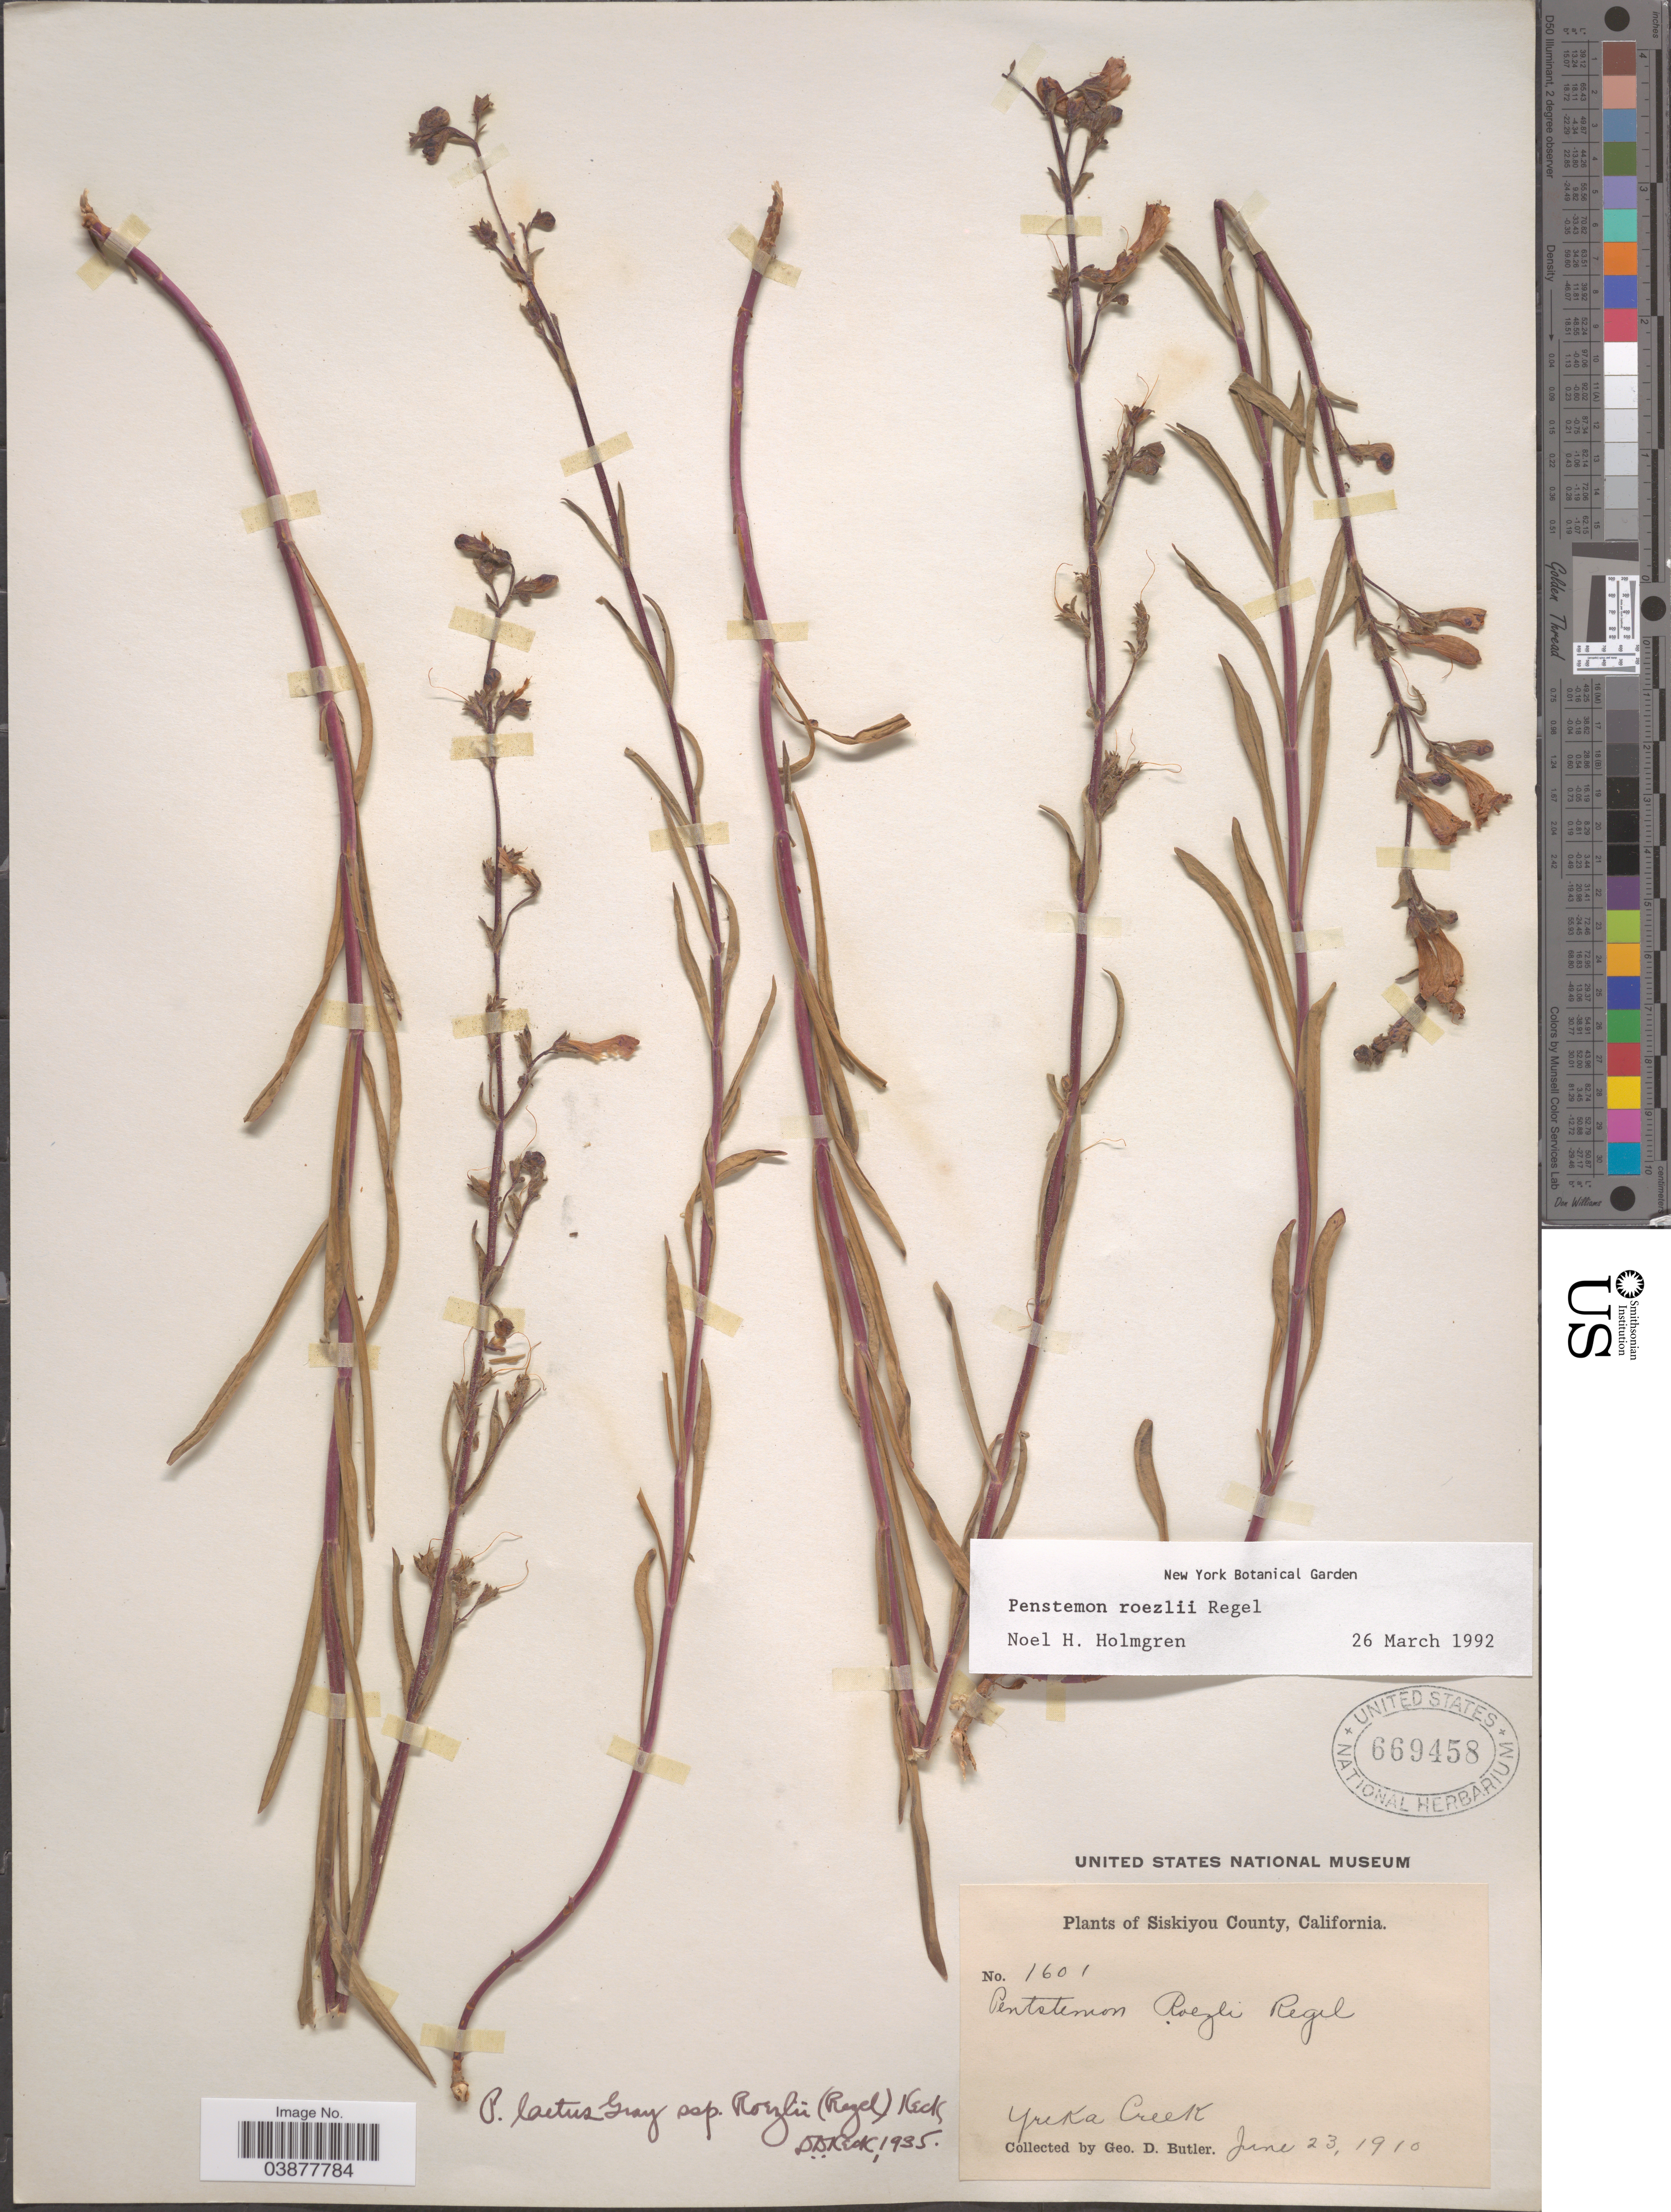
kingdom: Plantae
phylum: Tracheophyta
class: Magnoliopsida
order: Lamiales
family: Plantaginaceae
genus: Penstemon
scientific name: Penstemon roezlii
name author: Regel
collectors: G. D. Butler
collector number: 1601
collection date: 1910-06-23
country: United States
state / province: California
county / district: Siskiyou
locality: Siskiyou County. Yreka Creek.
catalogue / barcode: US 669458